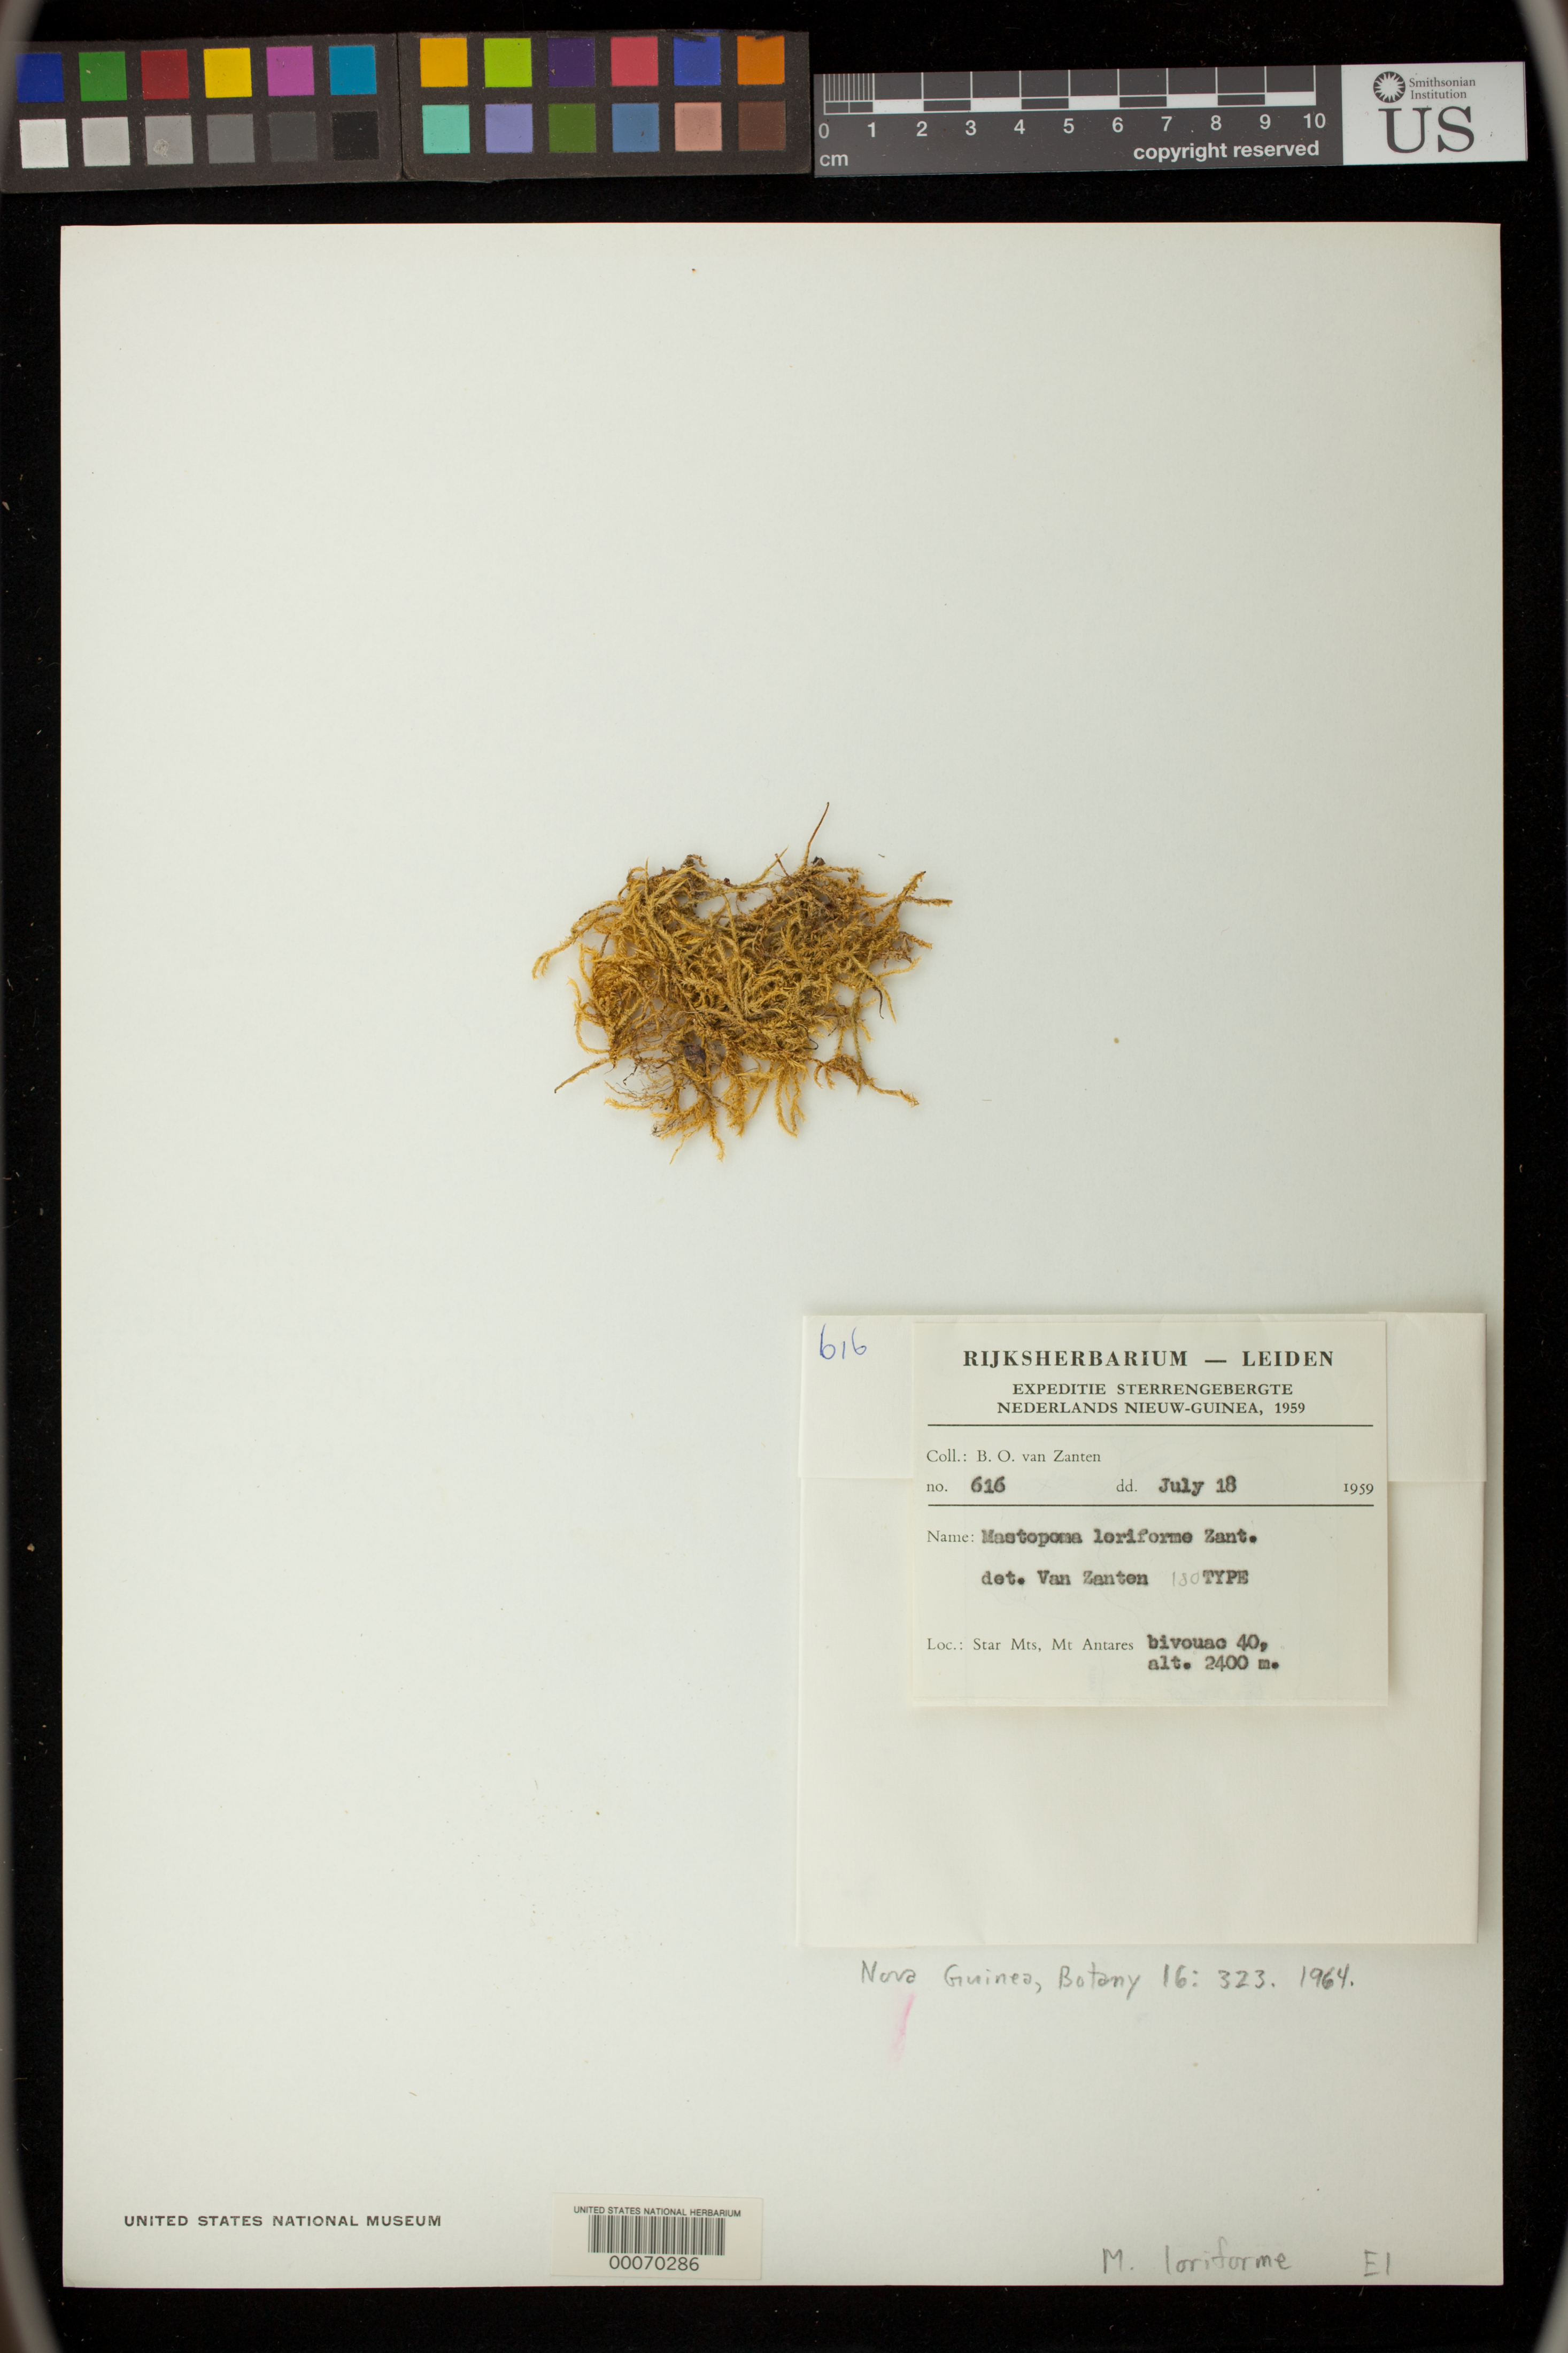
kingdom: Plantae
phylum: Bryophyta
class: Bryopsida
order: Hypnales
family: Pylaisiadelphaceae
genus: Mastopoma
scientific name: Mastopoma loriforme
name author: van Zanten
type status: Isotype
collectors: B. van Zanten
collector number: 616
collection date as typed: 18 Jul 1959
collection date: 1959-07-18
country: Indonesia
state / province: Papua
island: New Guinea Island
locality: Star Mts., Mt. Antares, bivouac 40. Irian Jaya.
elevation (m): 2400